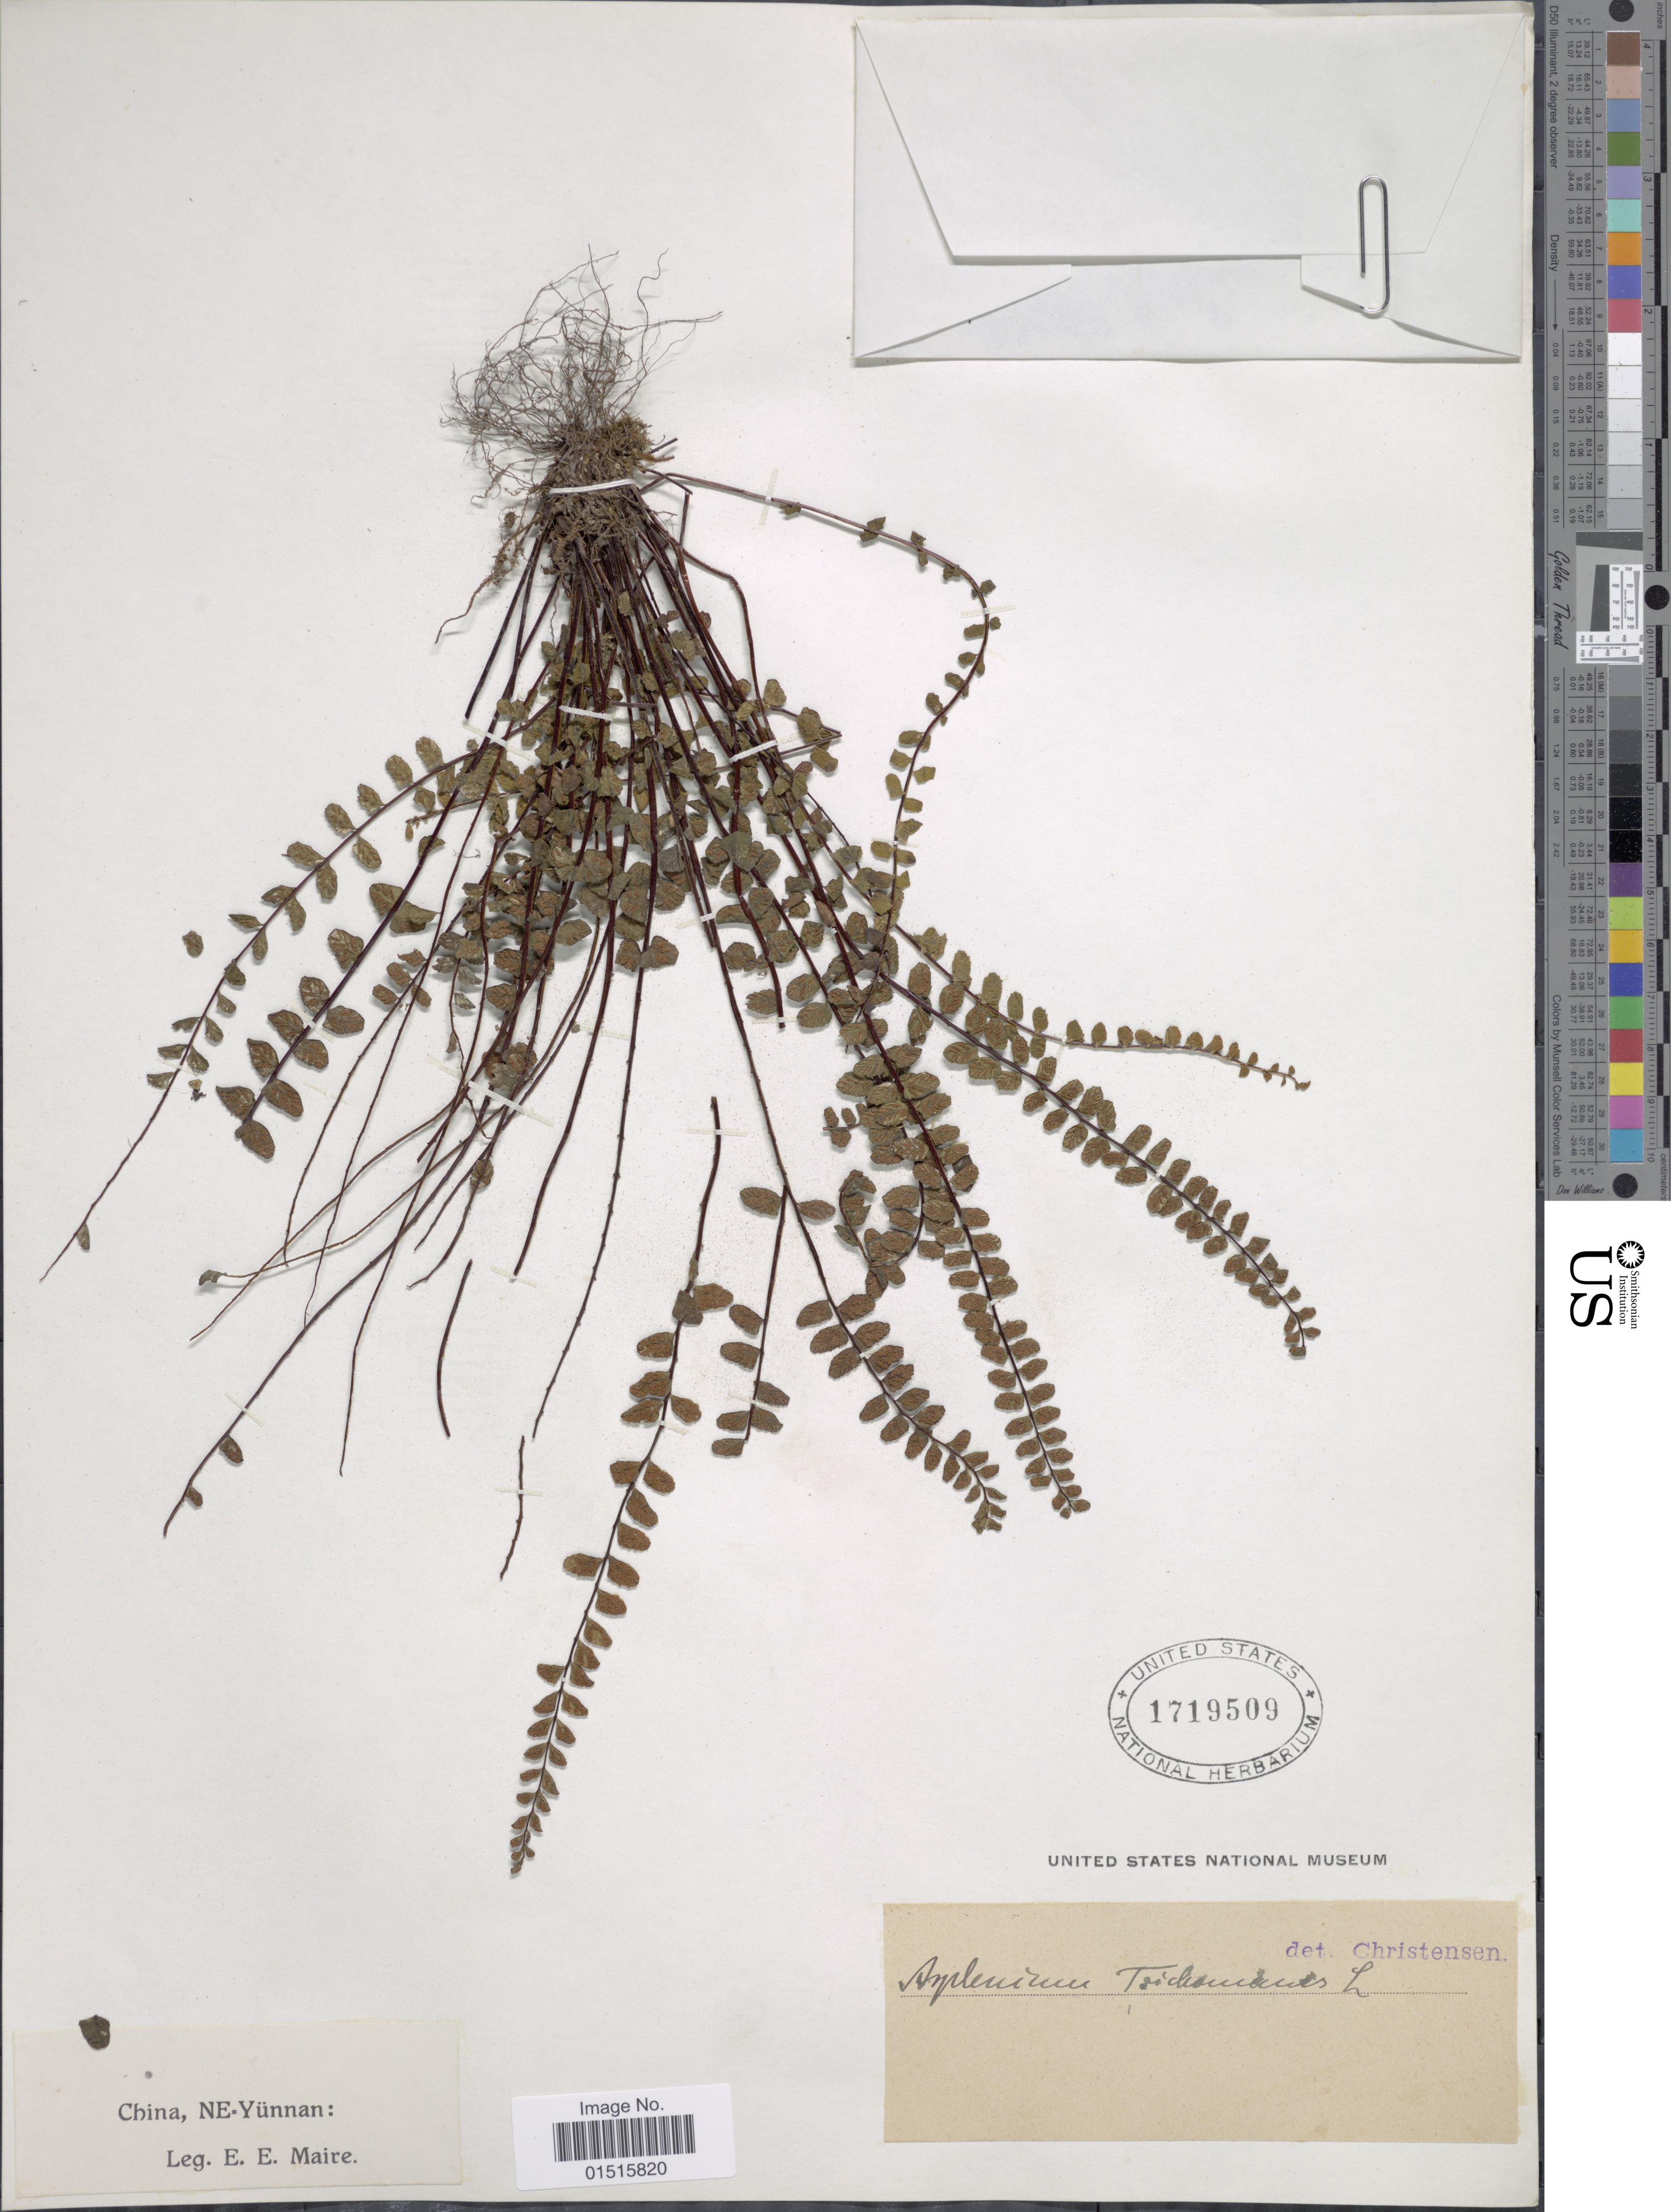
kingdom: Plantae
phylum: Tracheophyta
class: Polypodiopsida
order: Polypodiales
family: Aspleniaceae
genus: Asplenium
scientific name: Asplenium trichomanes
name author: L.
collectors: E. E. Maire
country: China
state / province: Yunnan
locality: NE- Yunnan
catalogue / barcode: US 1719509